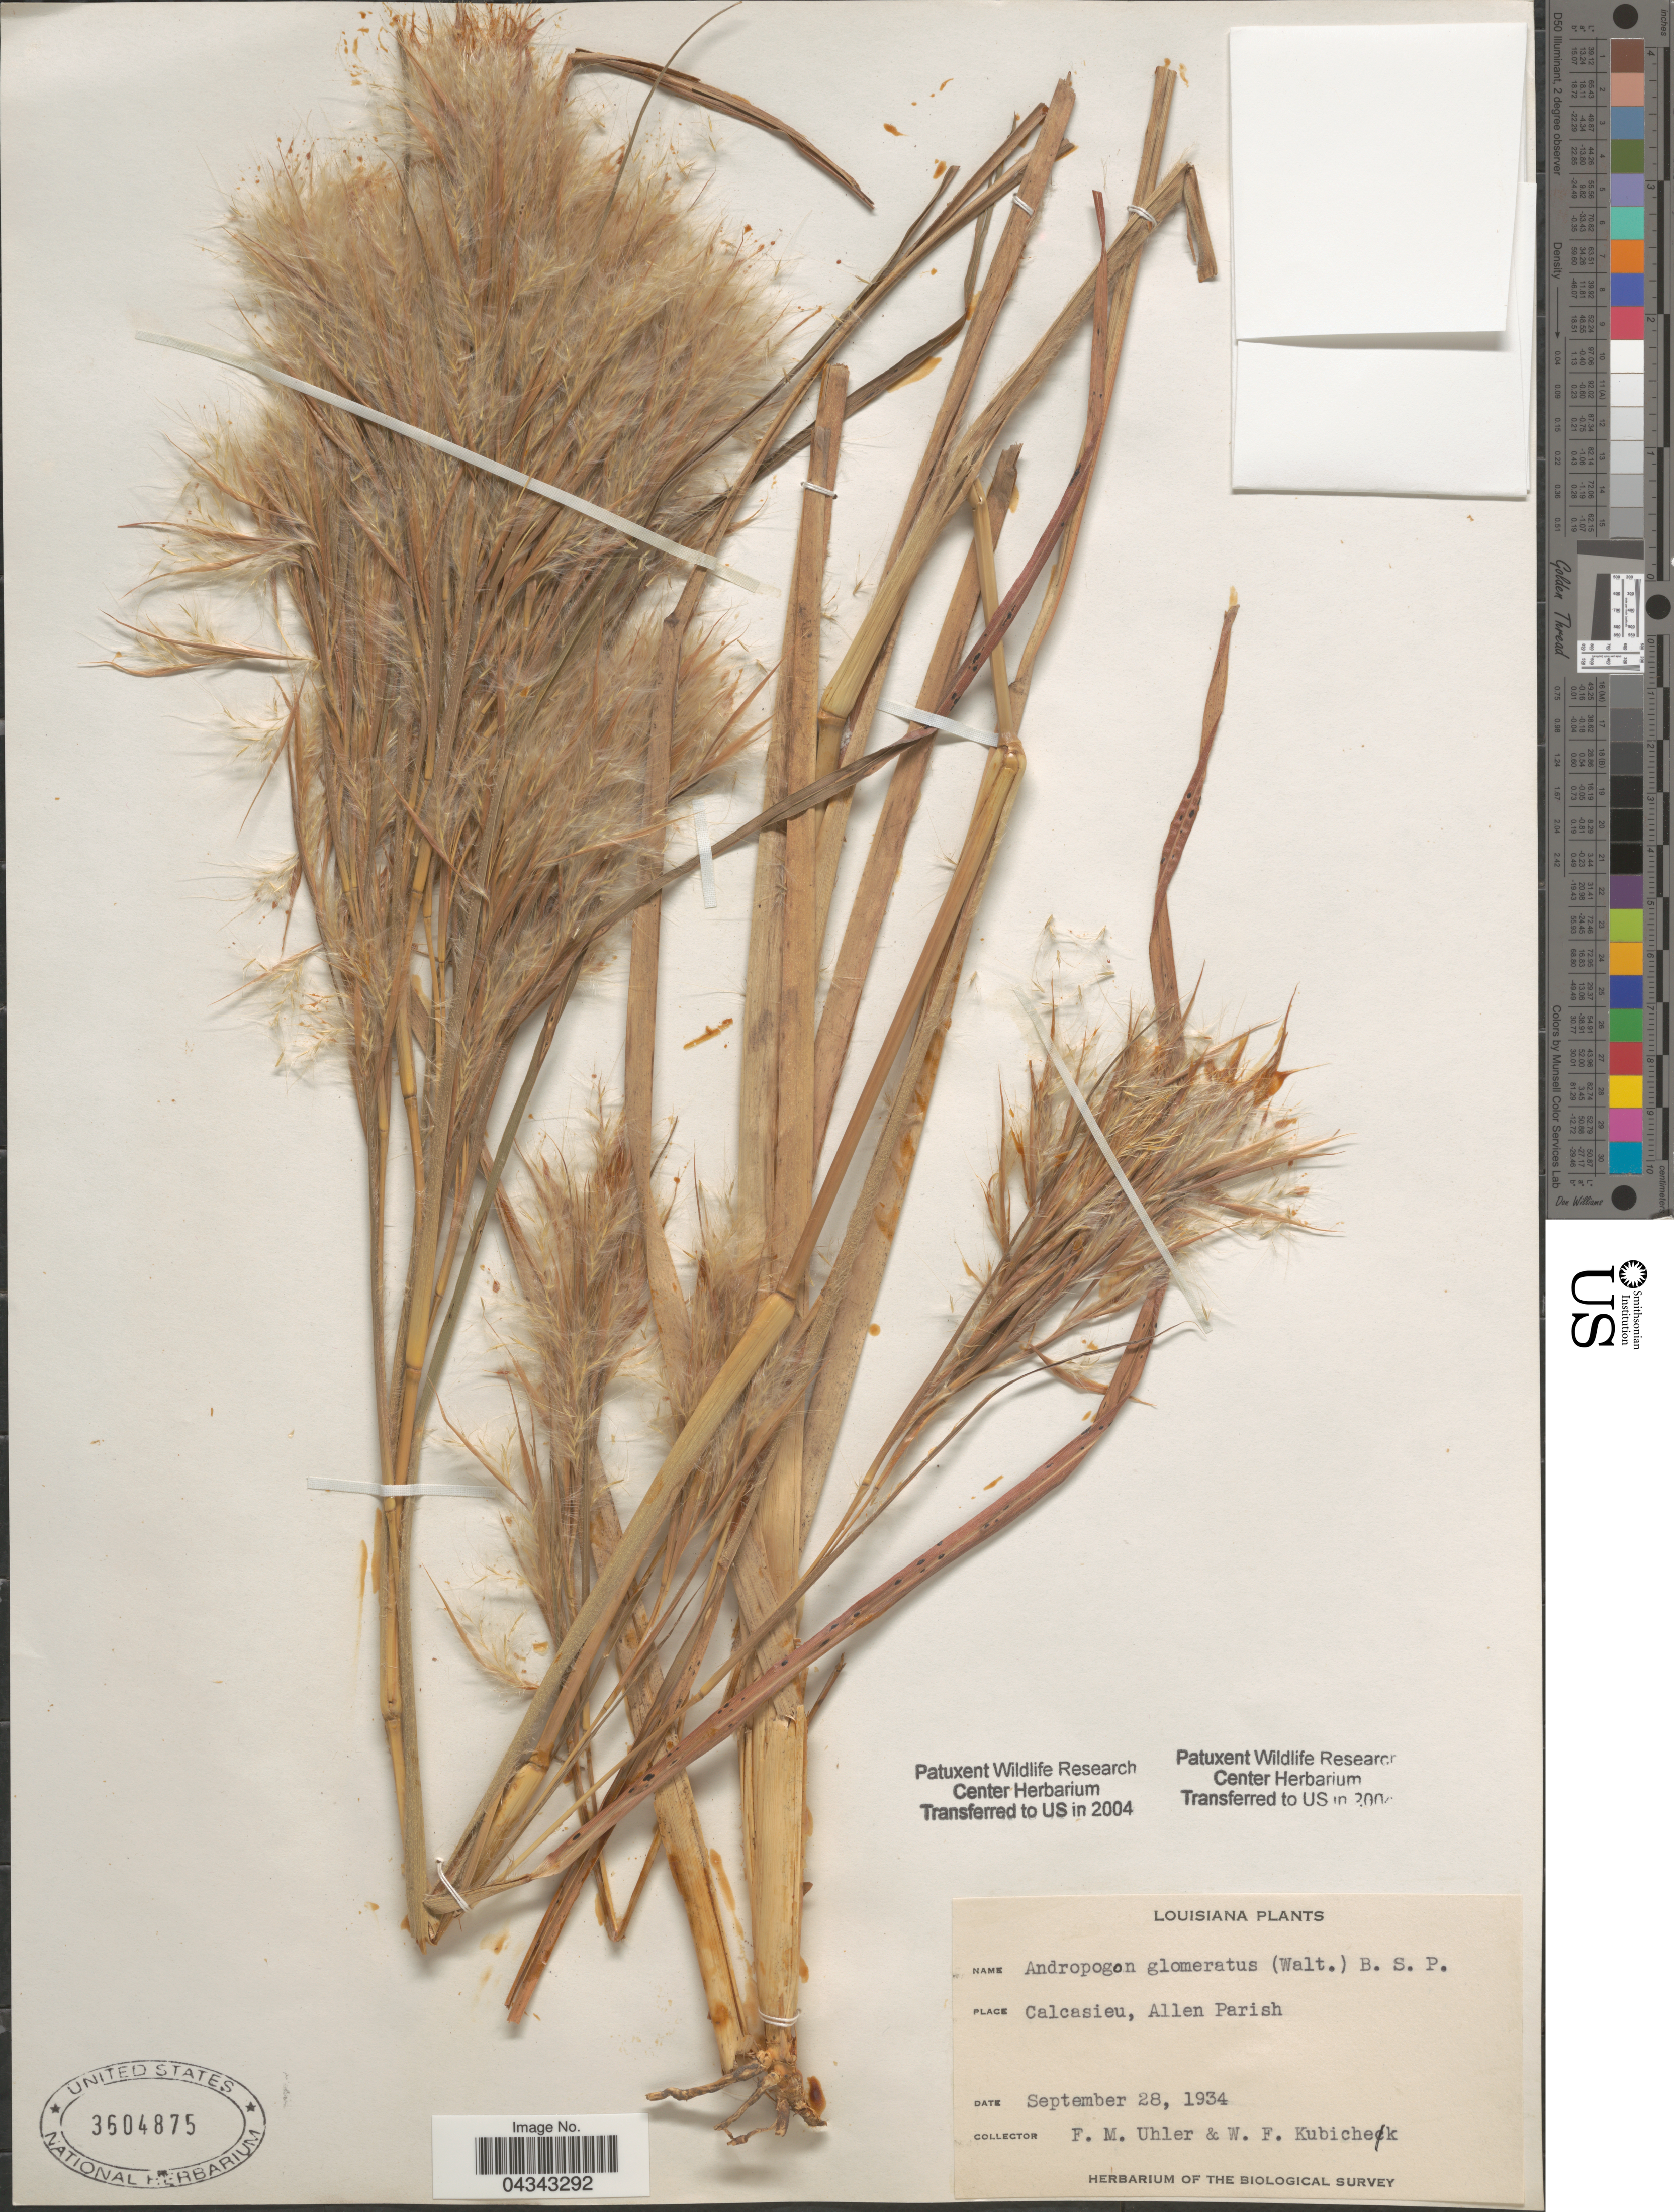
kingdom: Plantae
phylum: Tracheophyta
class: Liliopsida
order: Poales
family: Poaceae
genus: Andropogon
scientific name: Andropogon glomeratus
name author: (Walter) Britton, Stearns & Poggenb.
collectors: F. M. Uhler & W. Kubichek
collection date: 1934-09-28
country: United States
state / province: Louisiana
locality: Calcasieu, Allen Parish. The Biological Survey.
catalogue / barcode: US 3604875